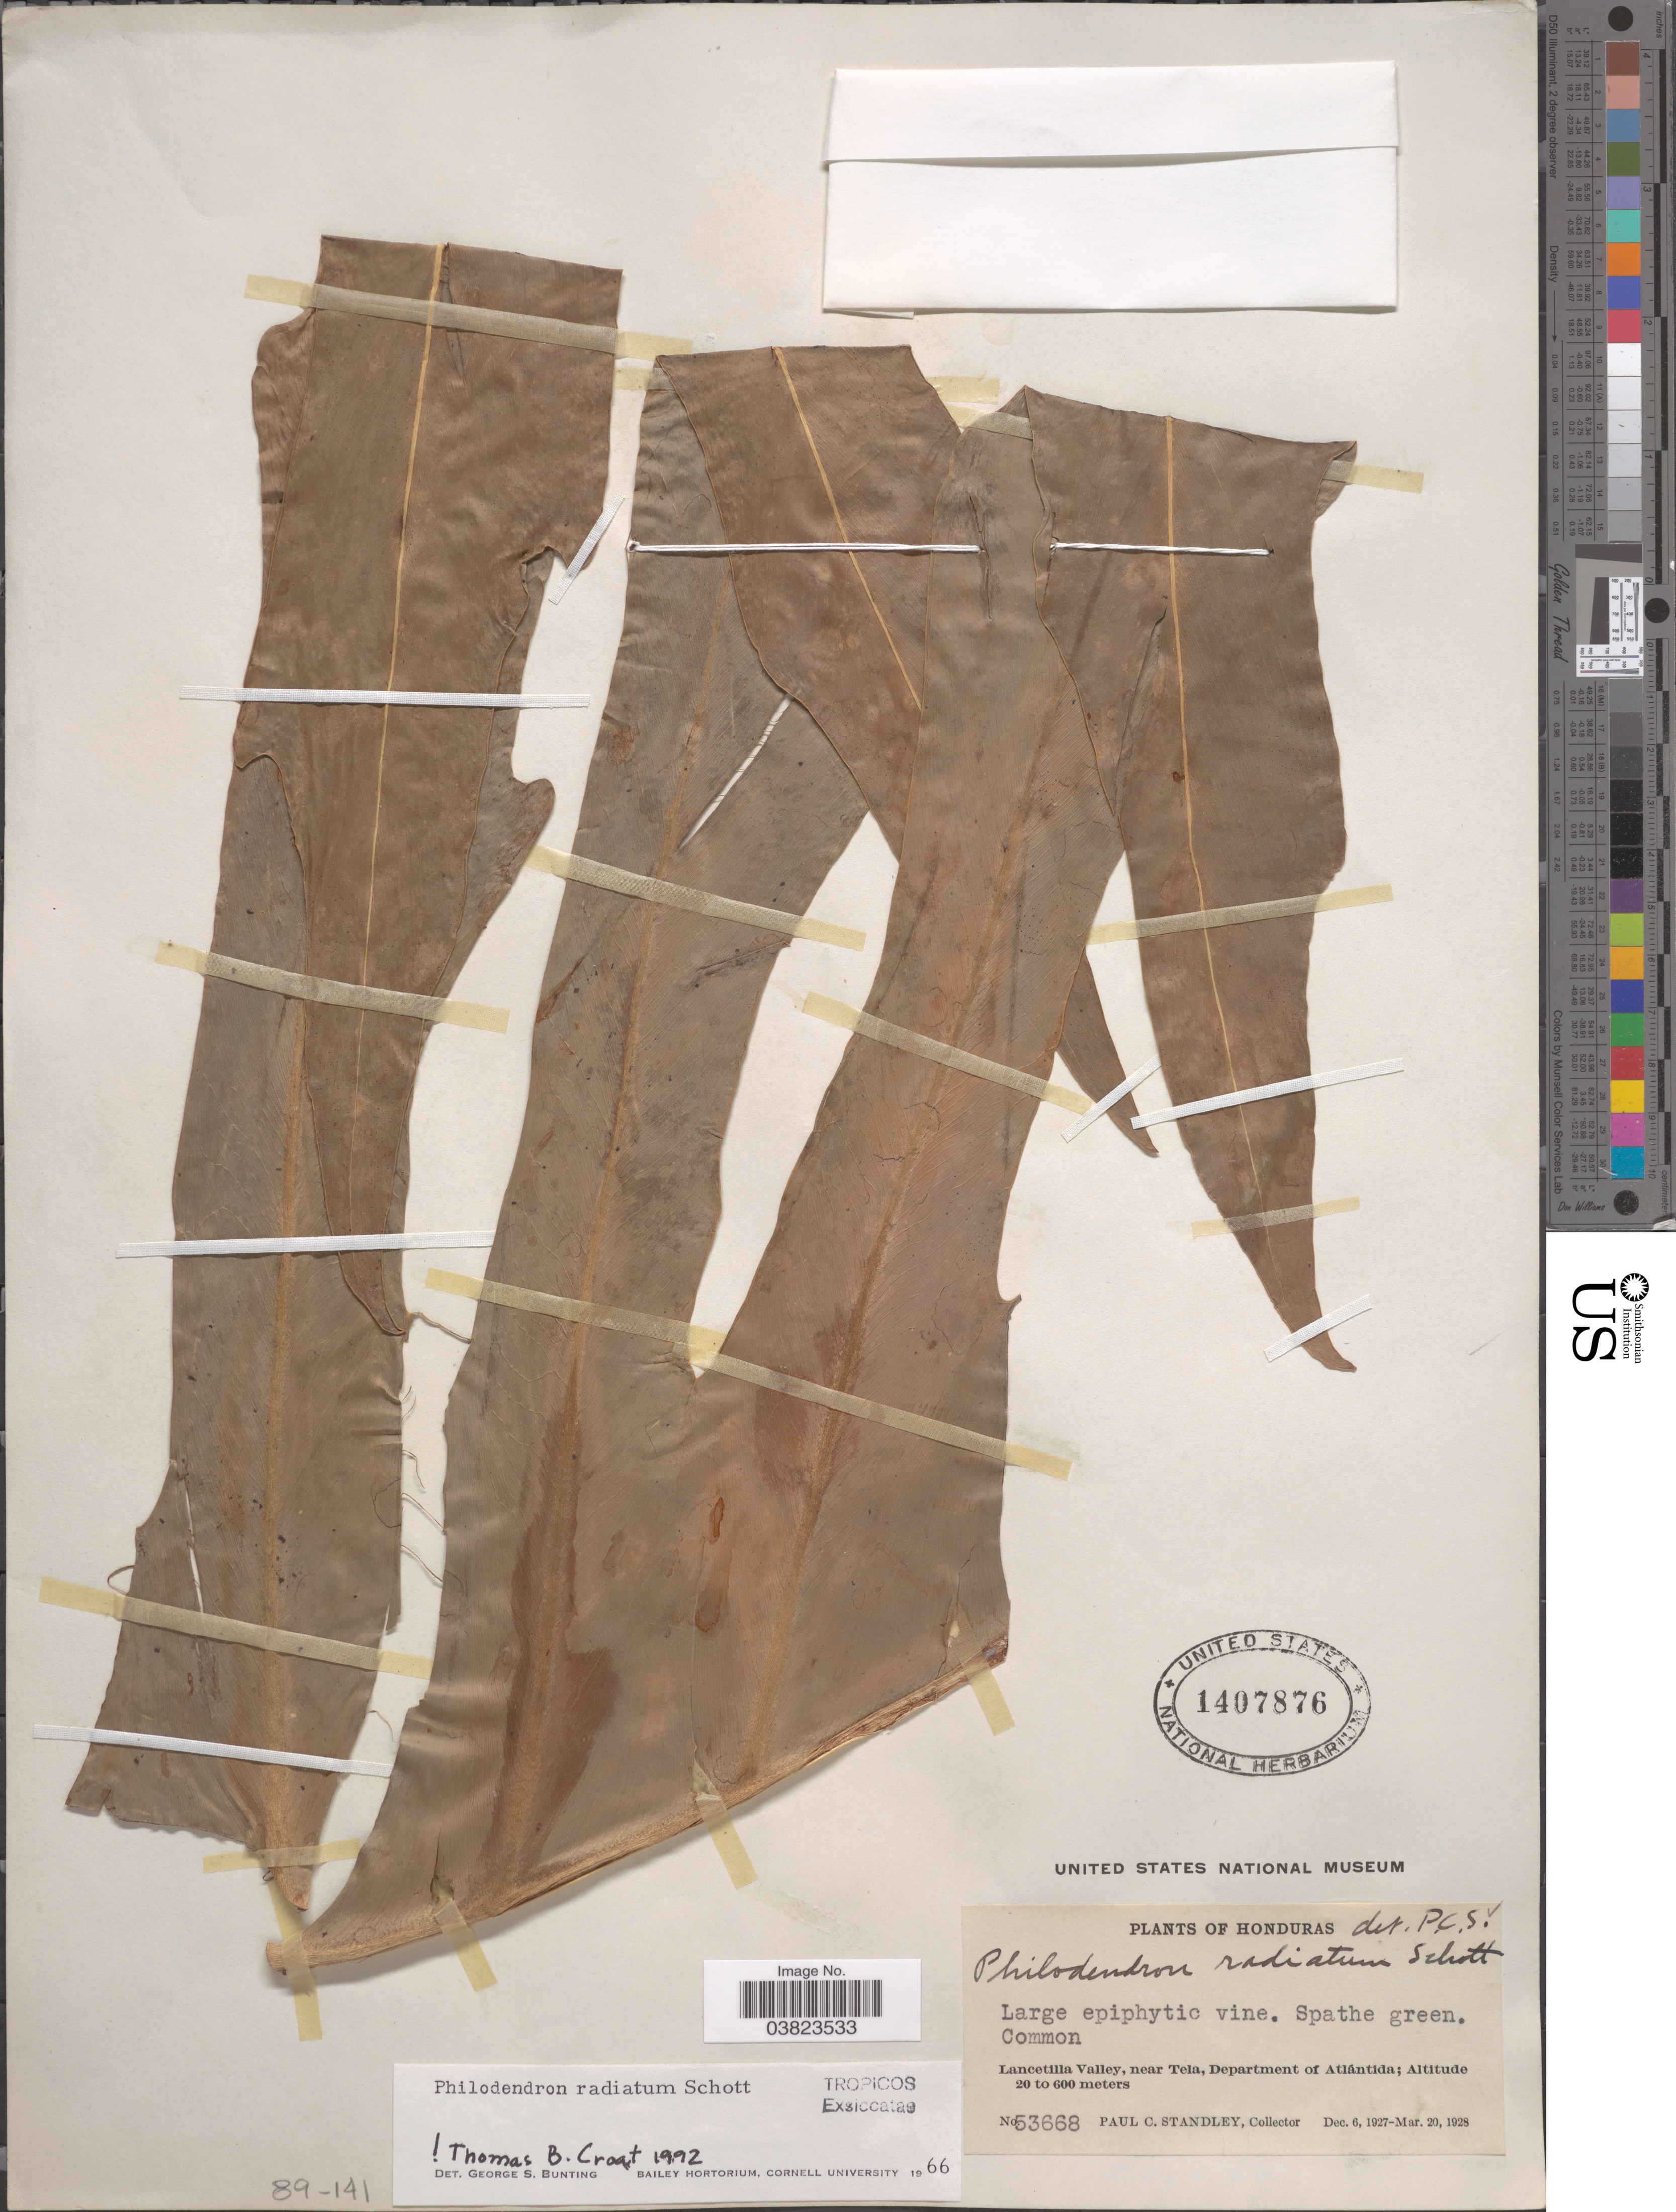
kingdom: Plantae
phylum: Tracheophyta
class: Liliopsida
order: Alismatales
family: Araceae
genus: Philodendron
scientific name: Philodendron radiatum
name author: Schott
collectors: P. C. Standley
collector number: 53668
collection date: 1927-12-06/1928-03-20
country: Honduras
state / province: Atlantida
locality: Lancetilla Valley, near Tela, Department of Atlántida.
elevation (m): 20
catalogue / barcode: US 1407876